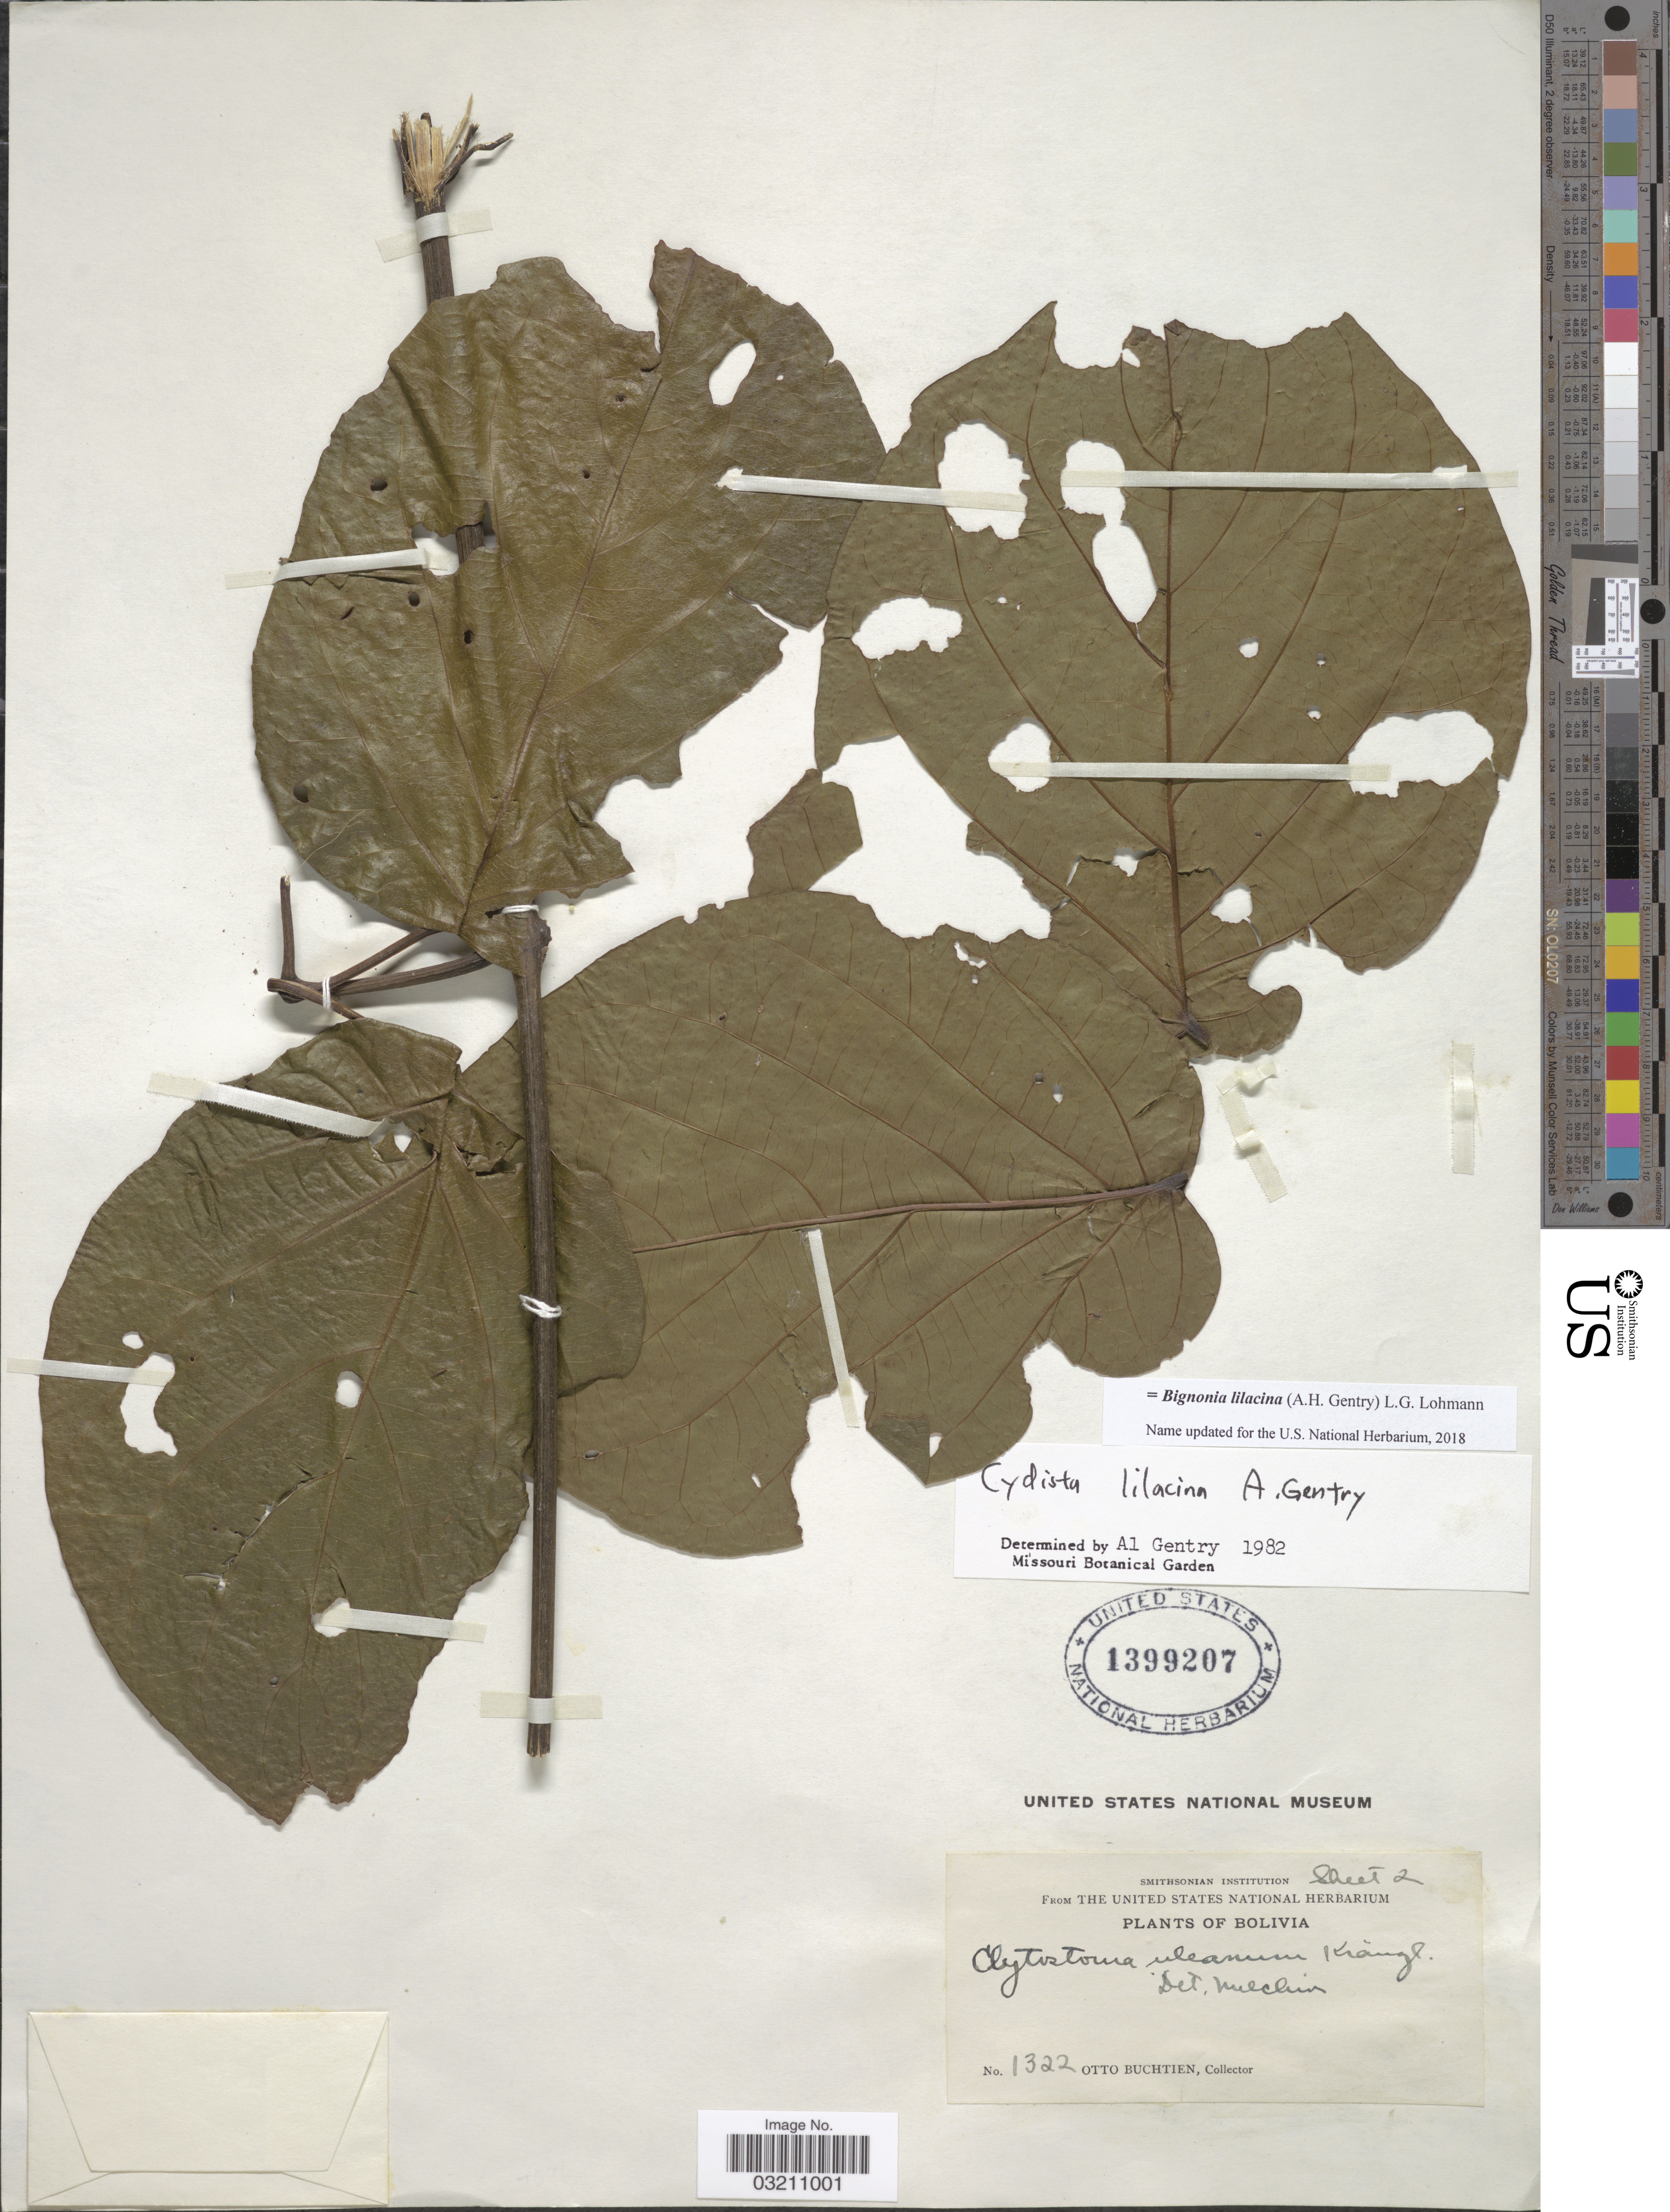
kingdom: Plantae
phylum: Tracheophyta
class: Magnoliopsida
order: Lamiales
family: Bignoniaceae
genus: Bignonia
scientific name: Bignonia lilacina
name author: (A.H. Gentry) L.G. Lohmann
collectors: O. Buchtien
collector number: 1322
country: Bolivia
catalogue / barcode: US 1399207